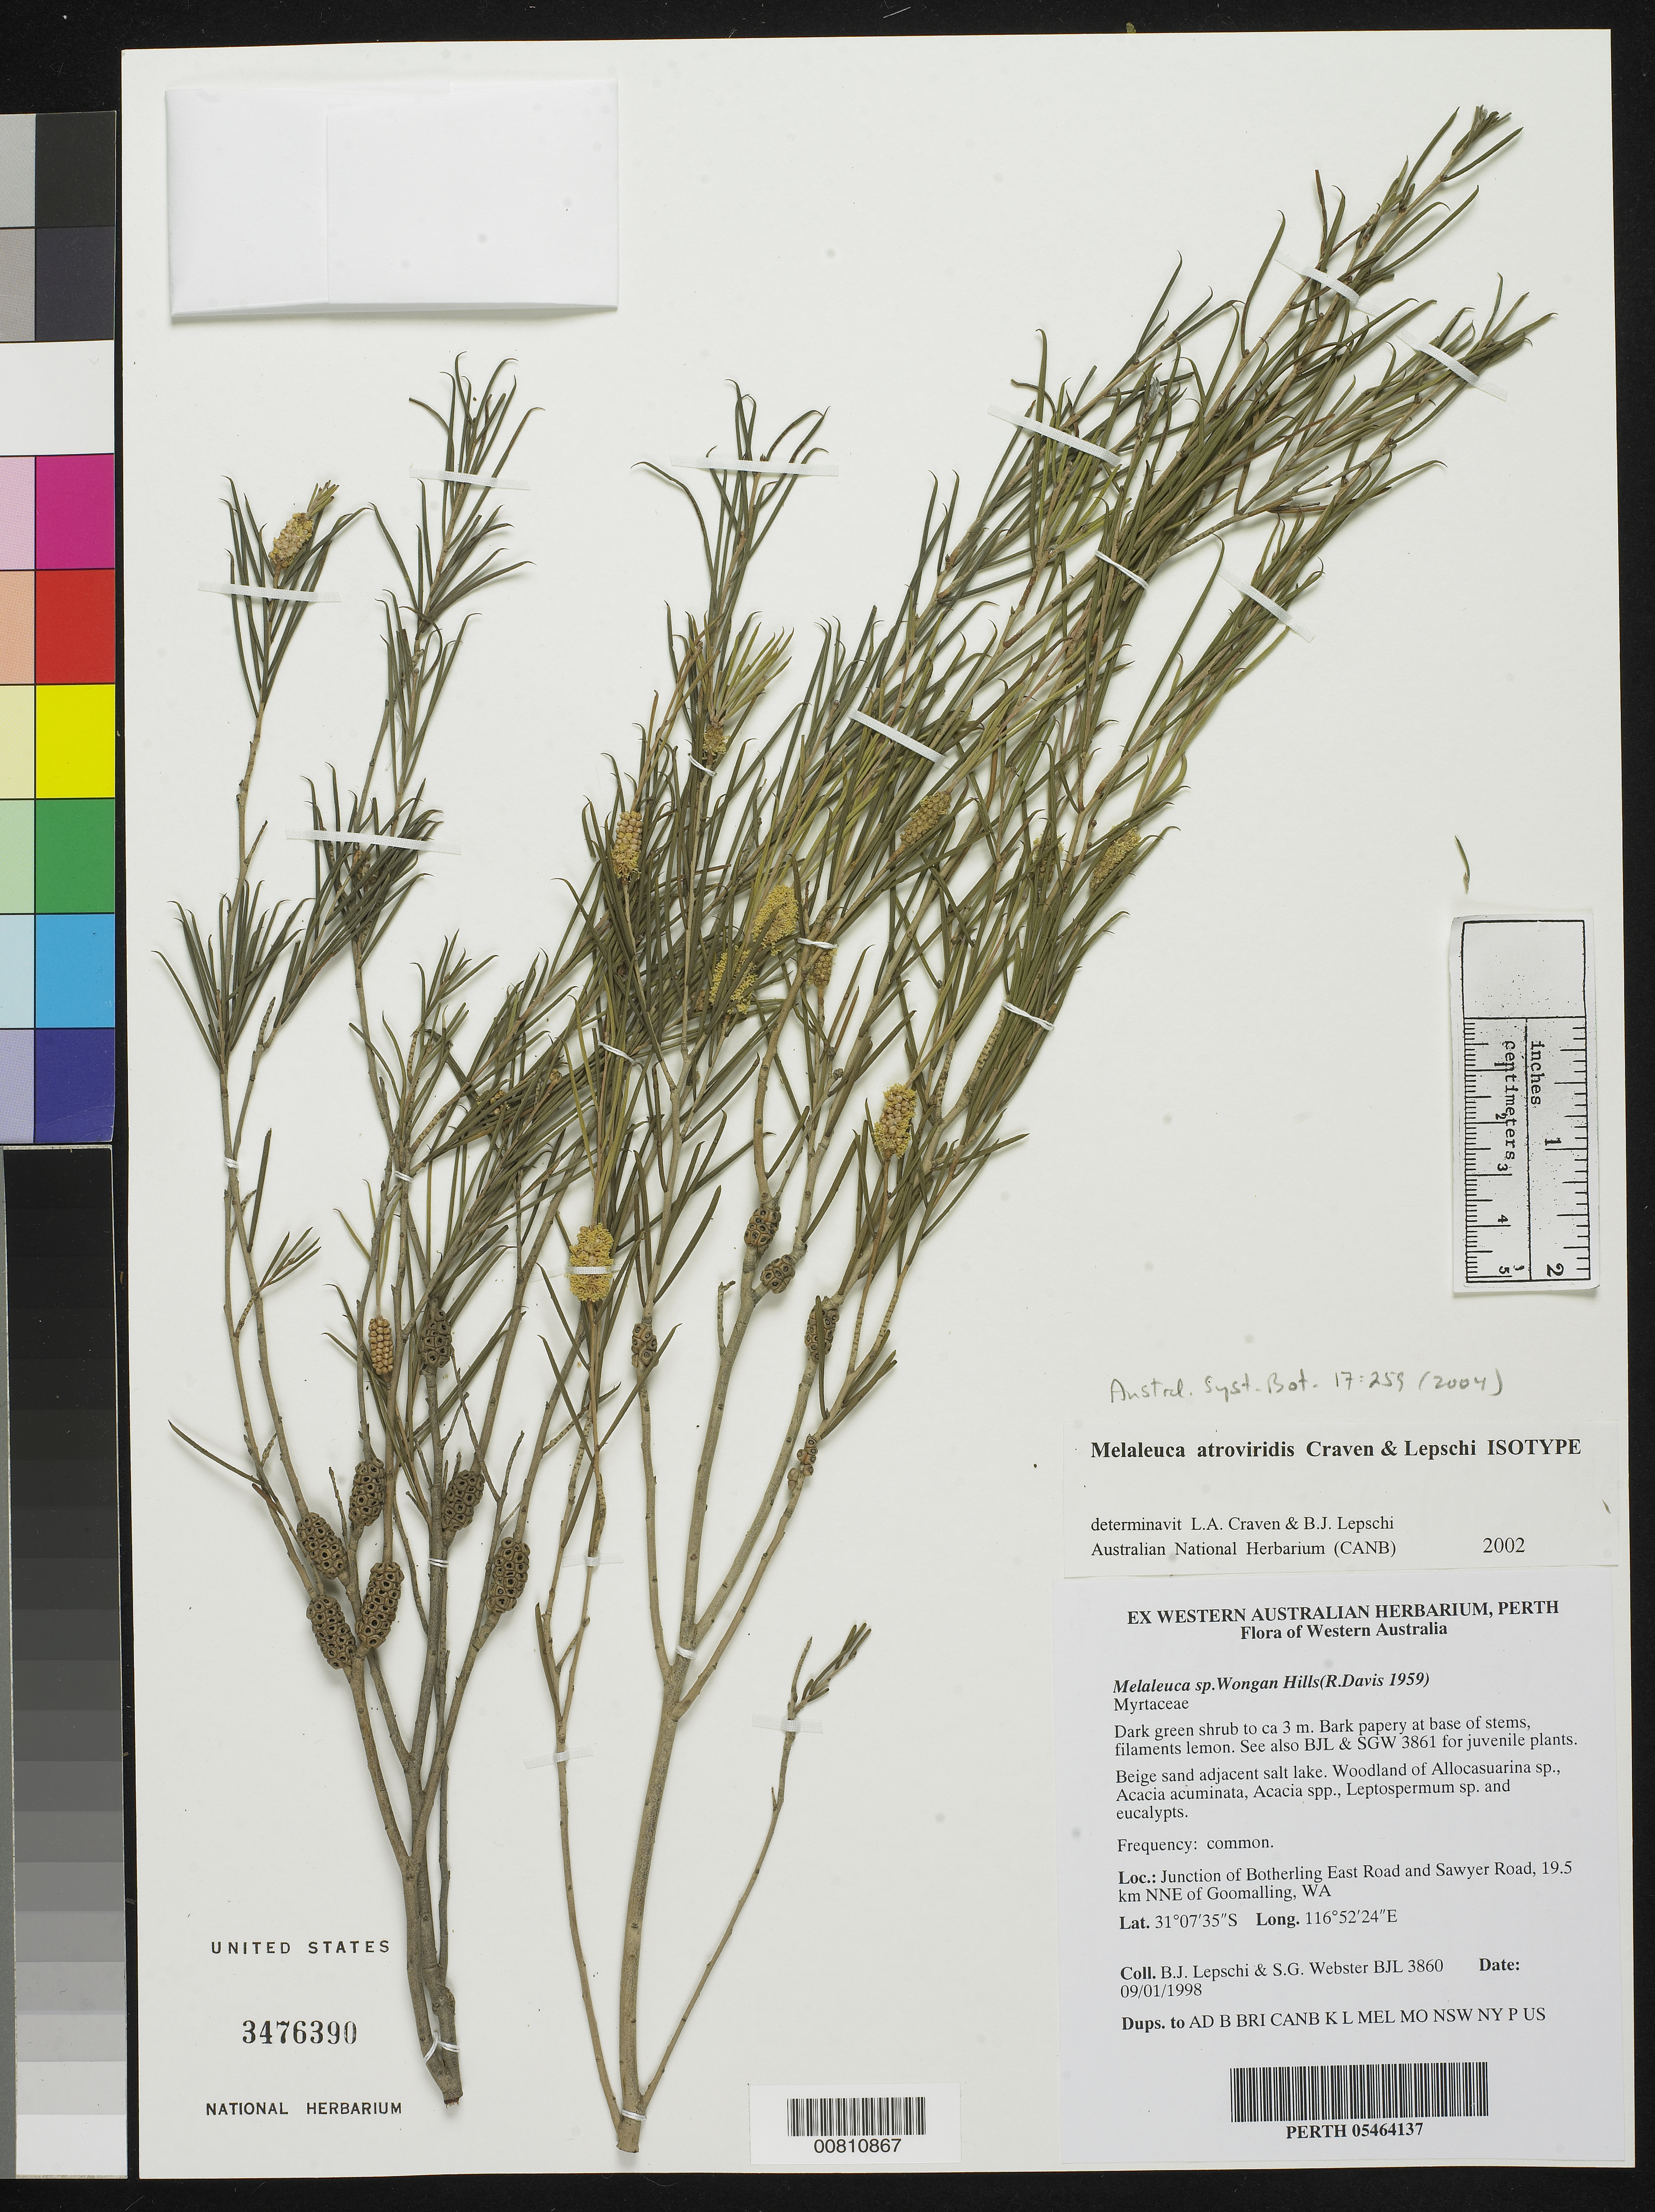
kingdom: Plantae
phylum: Tracheophyta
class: Magnoliopsida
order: Myrtales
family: Myrtaceae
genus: Melaleuca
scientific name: Melaleuca atroviridis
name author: Craven & Lepschi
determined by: Craven, L. A.; Lepschi, B. J.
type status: Isotype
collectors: B. Lepschi & S. Webster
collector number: BJL 3860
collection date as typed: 09 Jan 1998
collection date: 1998-01-09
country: Australia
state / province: Western Australia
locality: Junction of Botherling East Road and Sawyer Road, 19.5 km NNE of Goomalling, WA.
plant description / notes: Holotype at PERTH.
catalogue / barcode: US 3476390